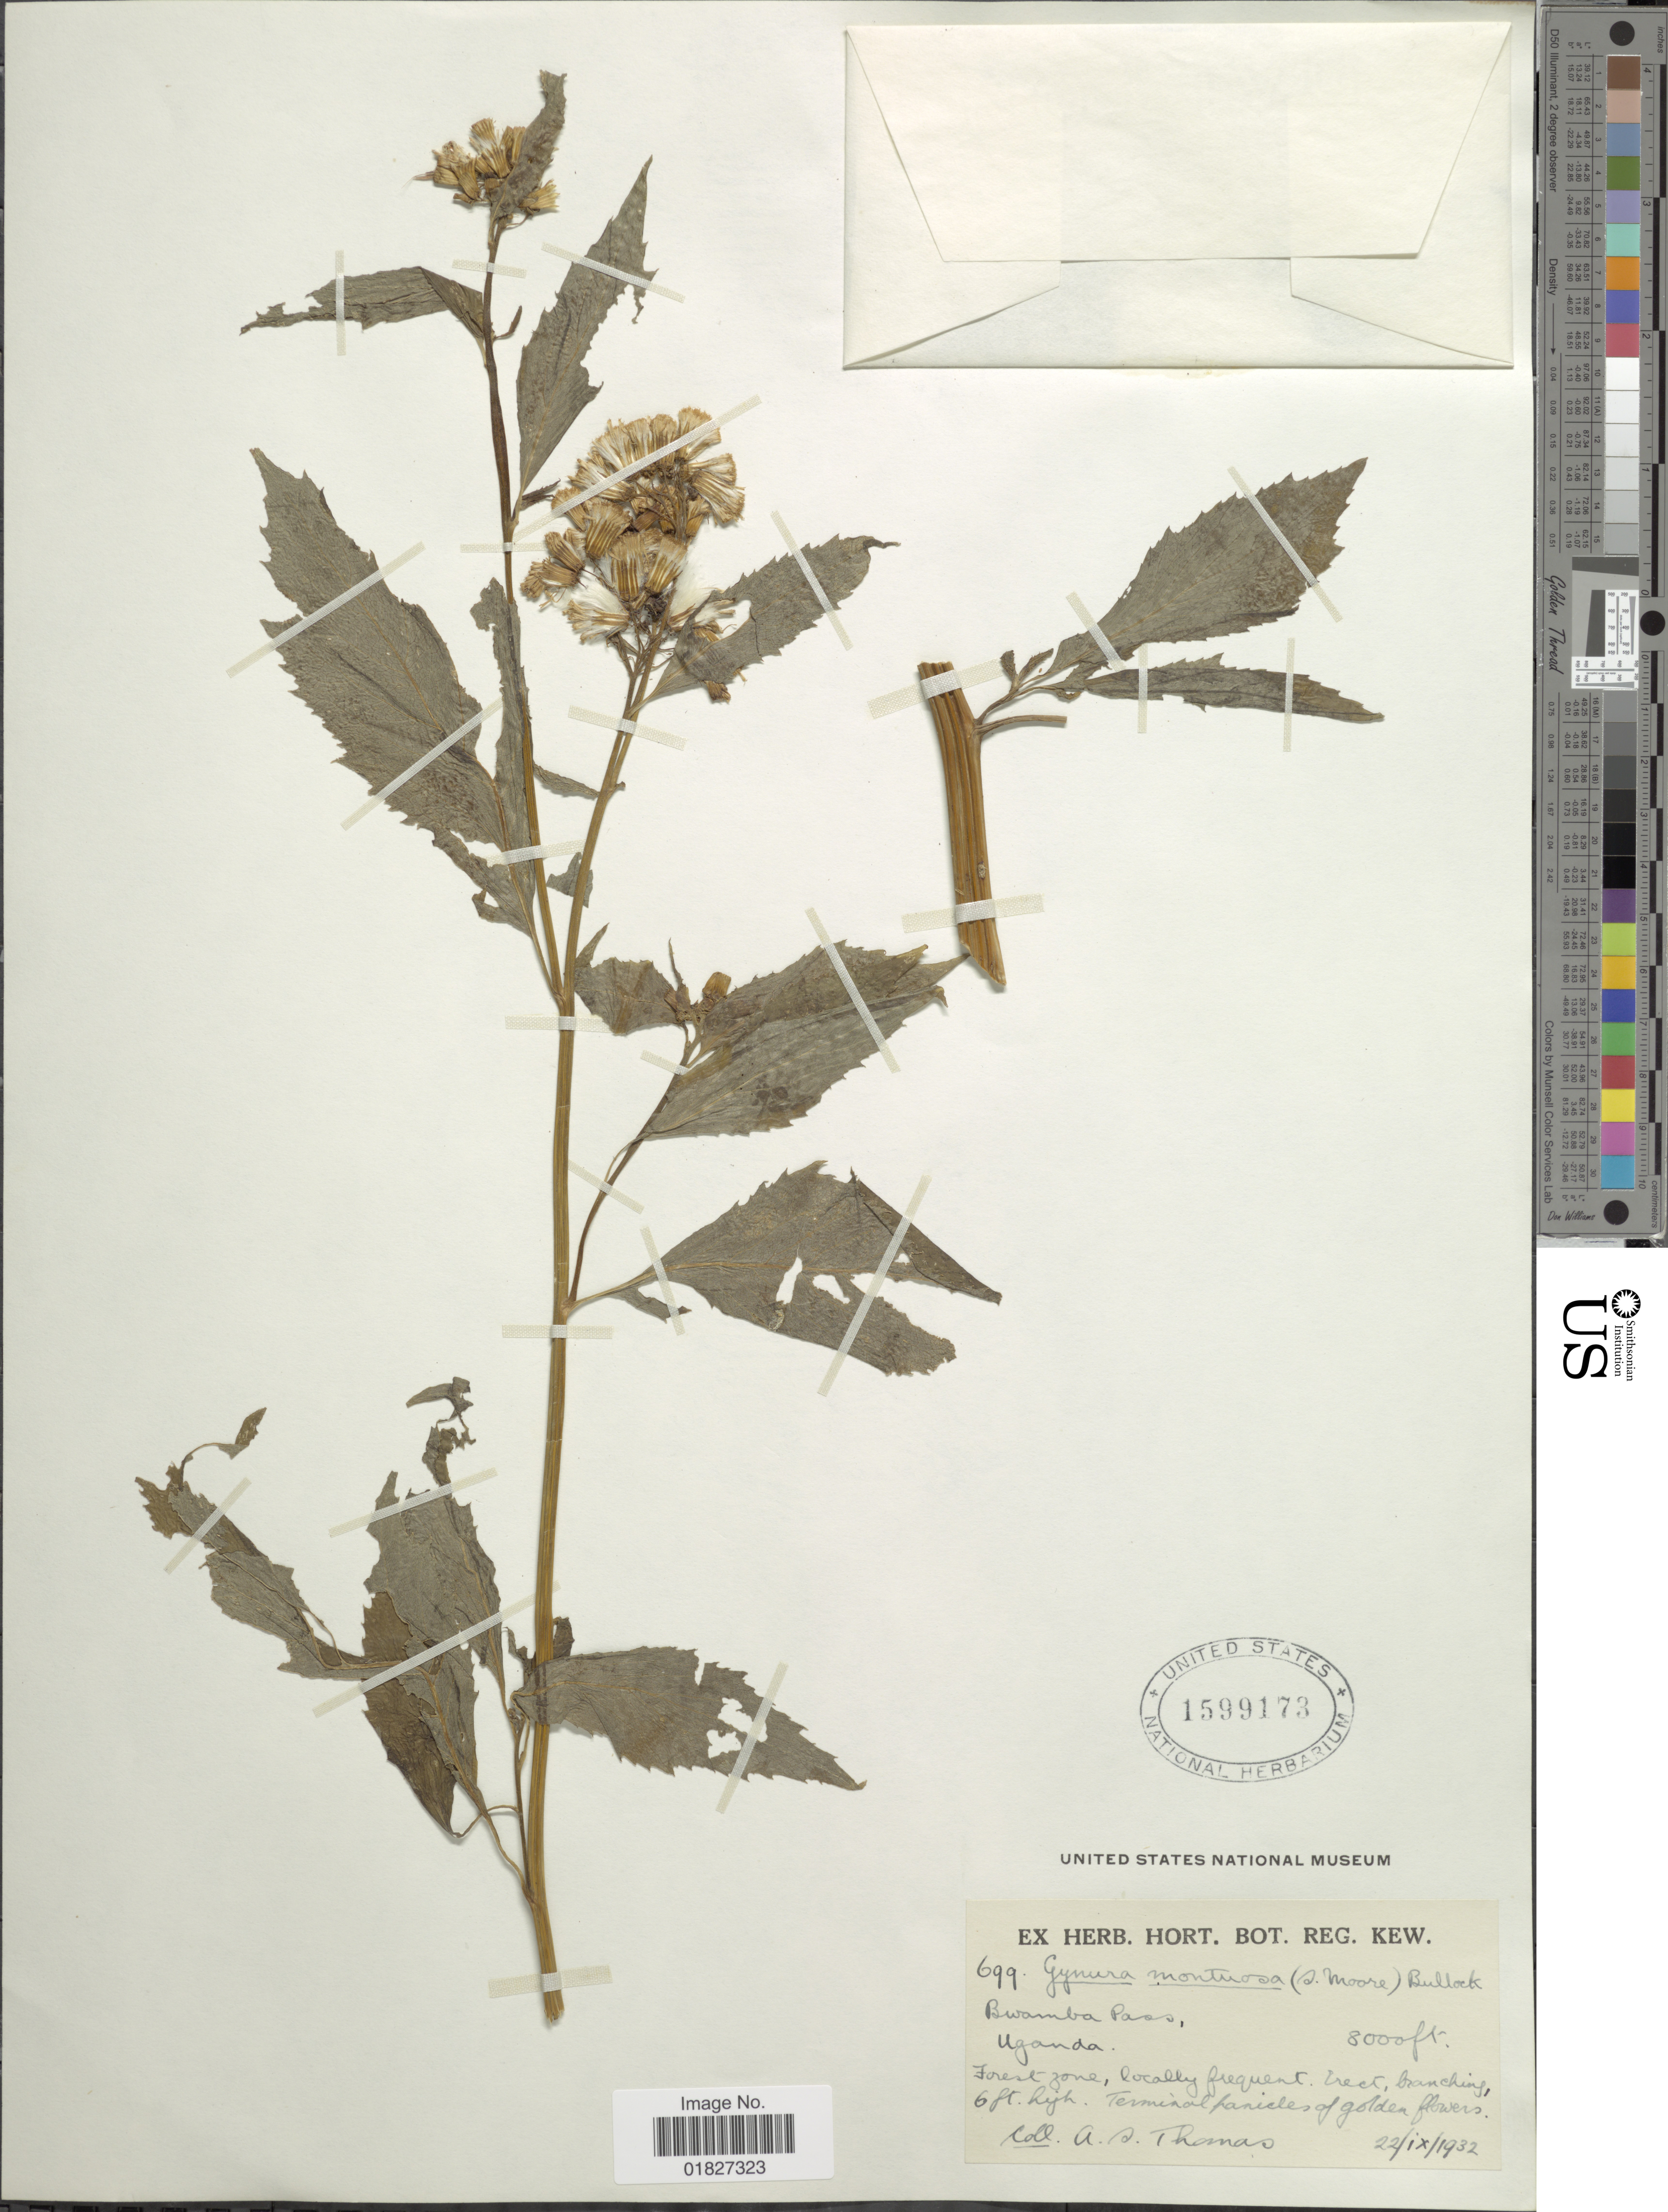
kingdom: Plantae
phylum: Tracheophyta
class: Magnoliopsida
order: Asterales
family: Asteraceae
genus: Gynura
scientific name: Gynura montuosa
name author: (S. Moore) Bullock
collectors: A. Thomas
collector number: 699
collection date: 1932-09-22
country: Uganda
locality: Bwamba Pass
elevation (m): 2438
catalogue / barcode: US 1599173